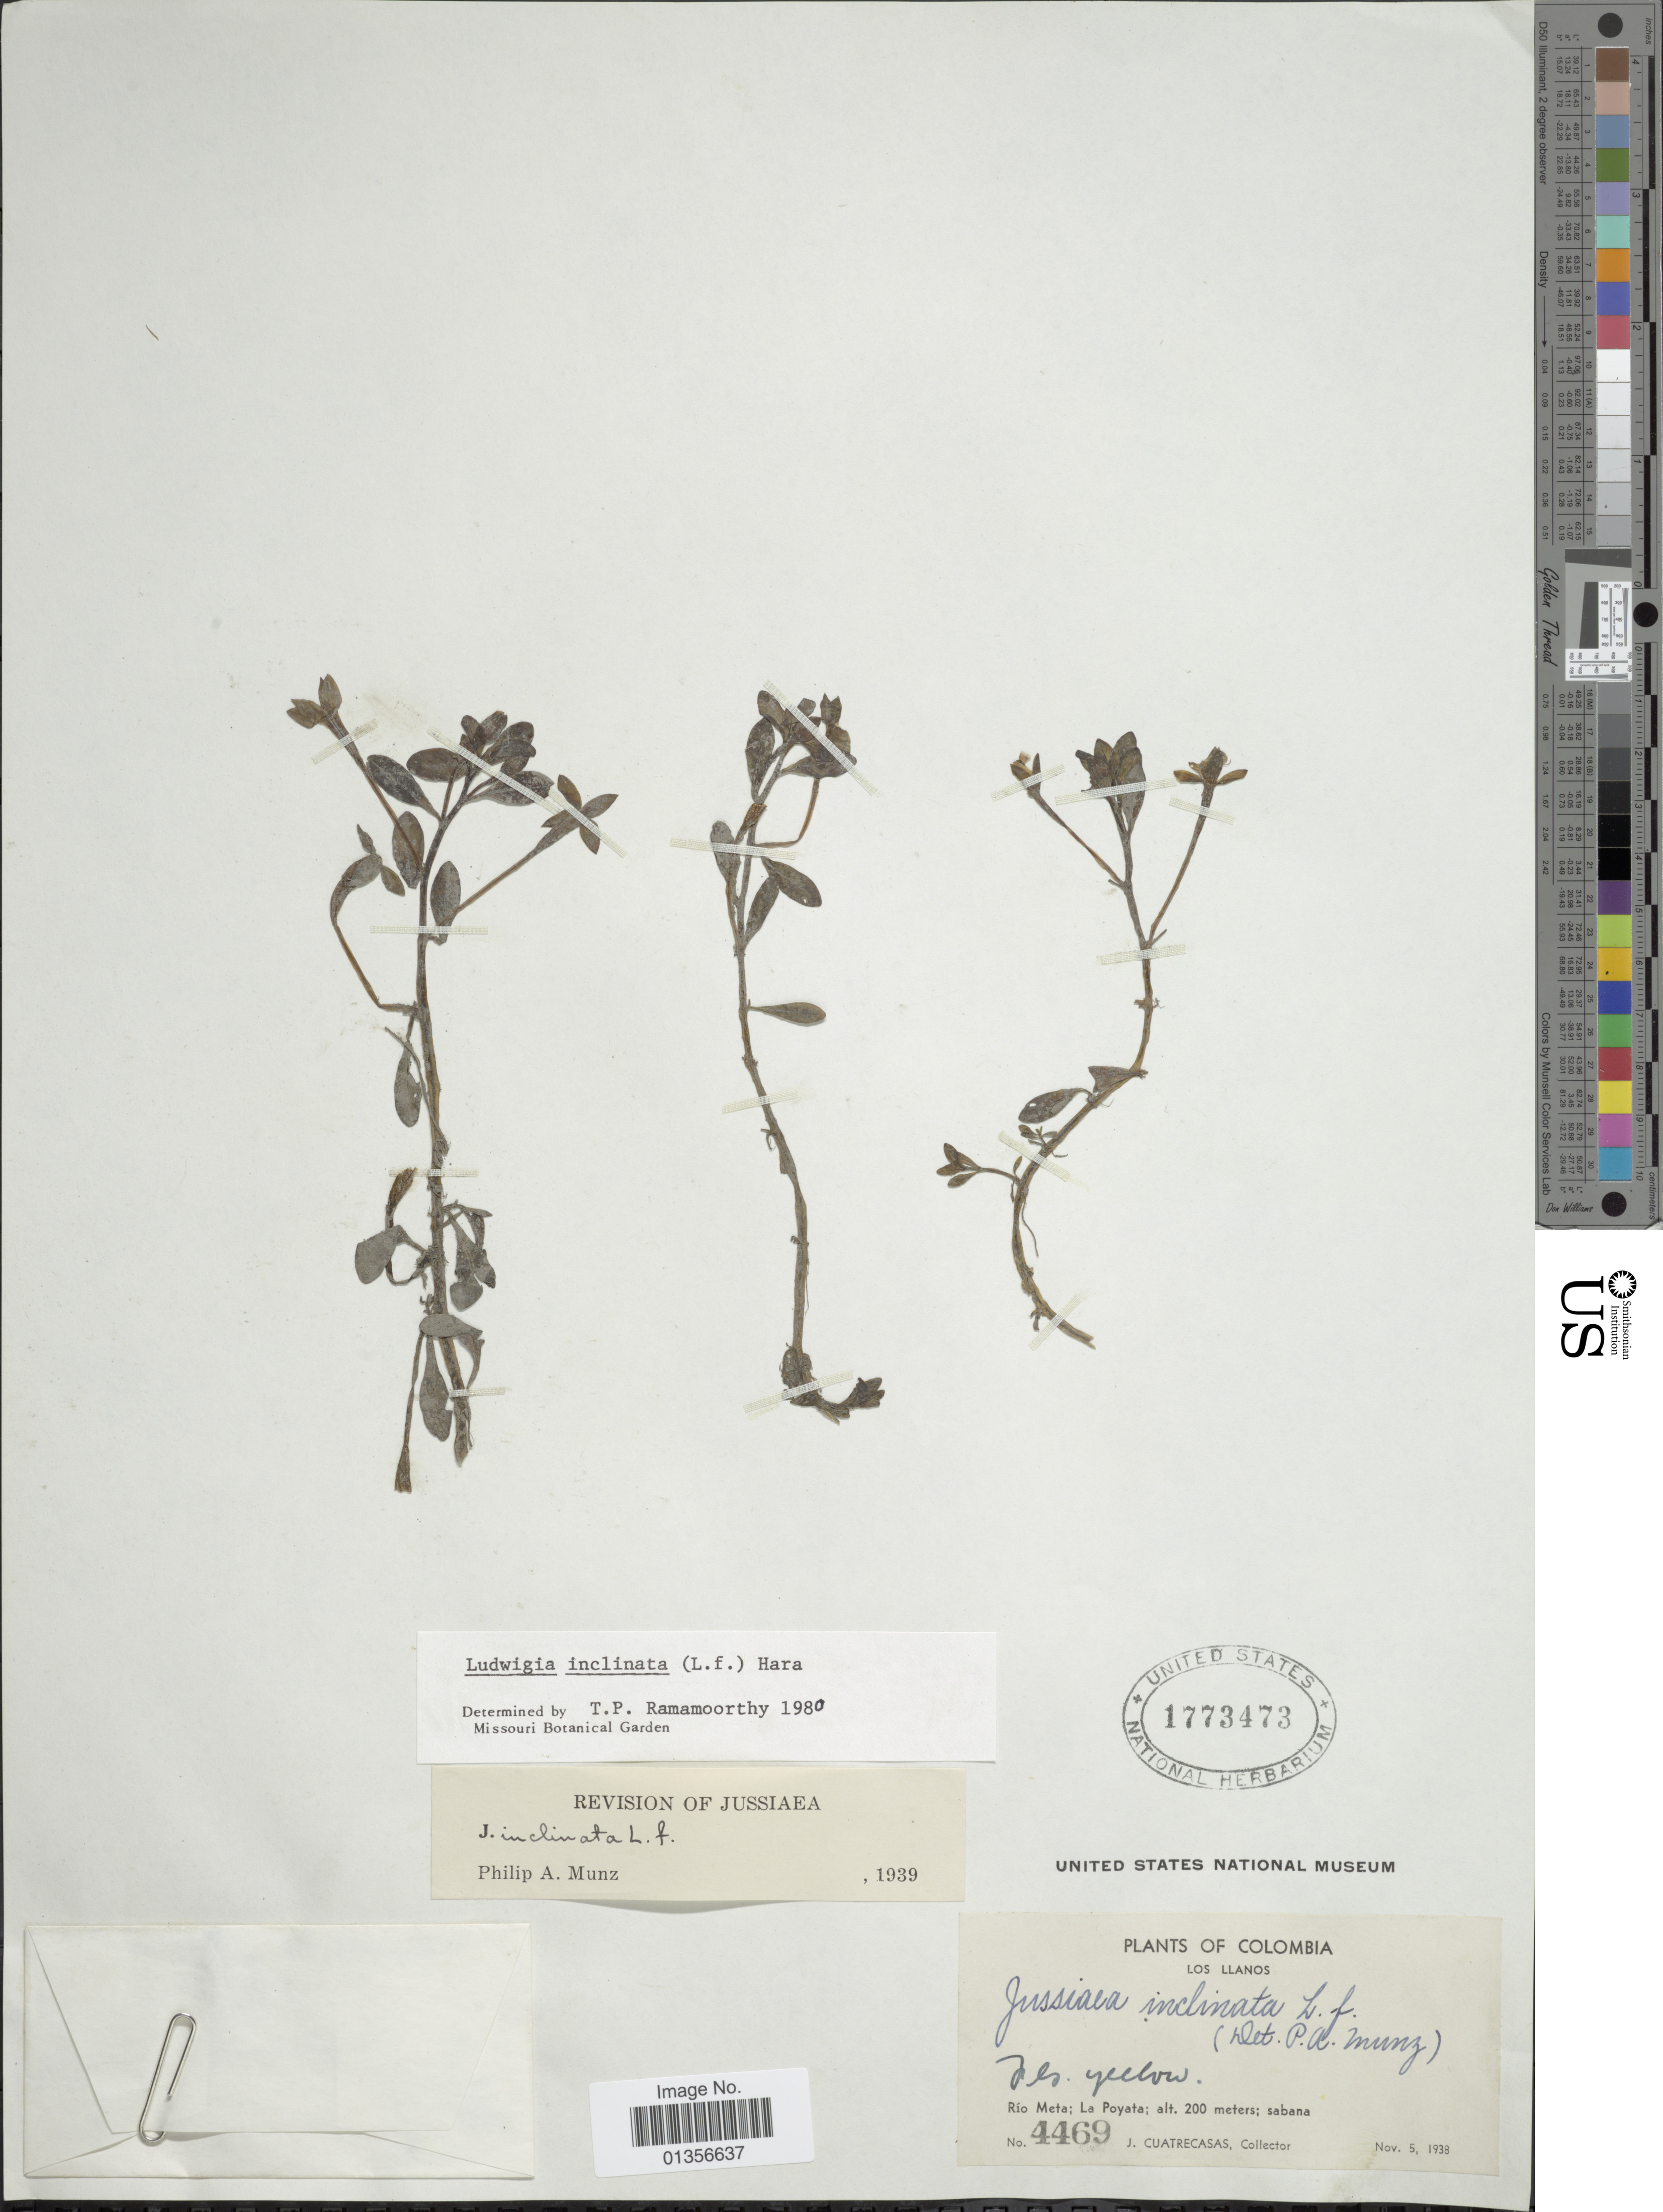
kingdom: Plantae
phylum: Tracheophyta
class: Magnoliopsida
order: Myrtales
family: Onagraceae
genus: Ludwigia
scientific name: Ludwigia inclinata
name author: (L. f.) M. Gómez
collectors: J. Cuatrecasas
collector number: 4469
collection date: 1938-11-05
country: Colombia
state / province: Meta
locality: Los LLanos, Río Meta; La Poyata; sabana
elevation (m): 200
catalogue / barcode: US 1773473